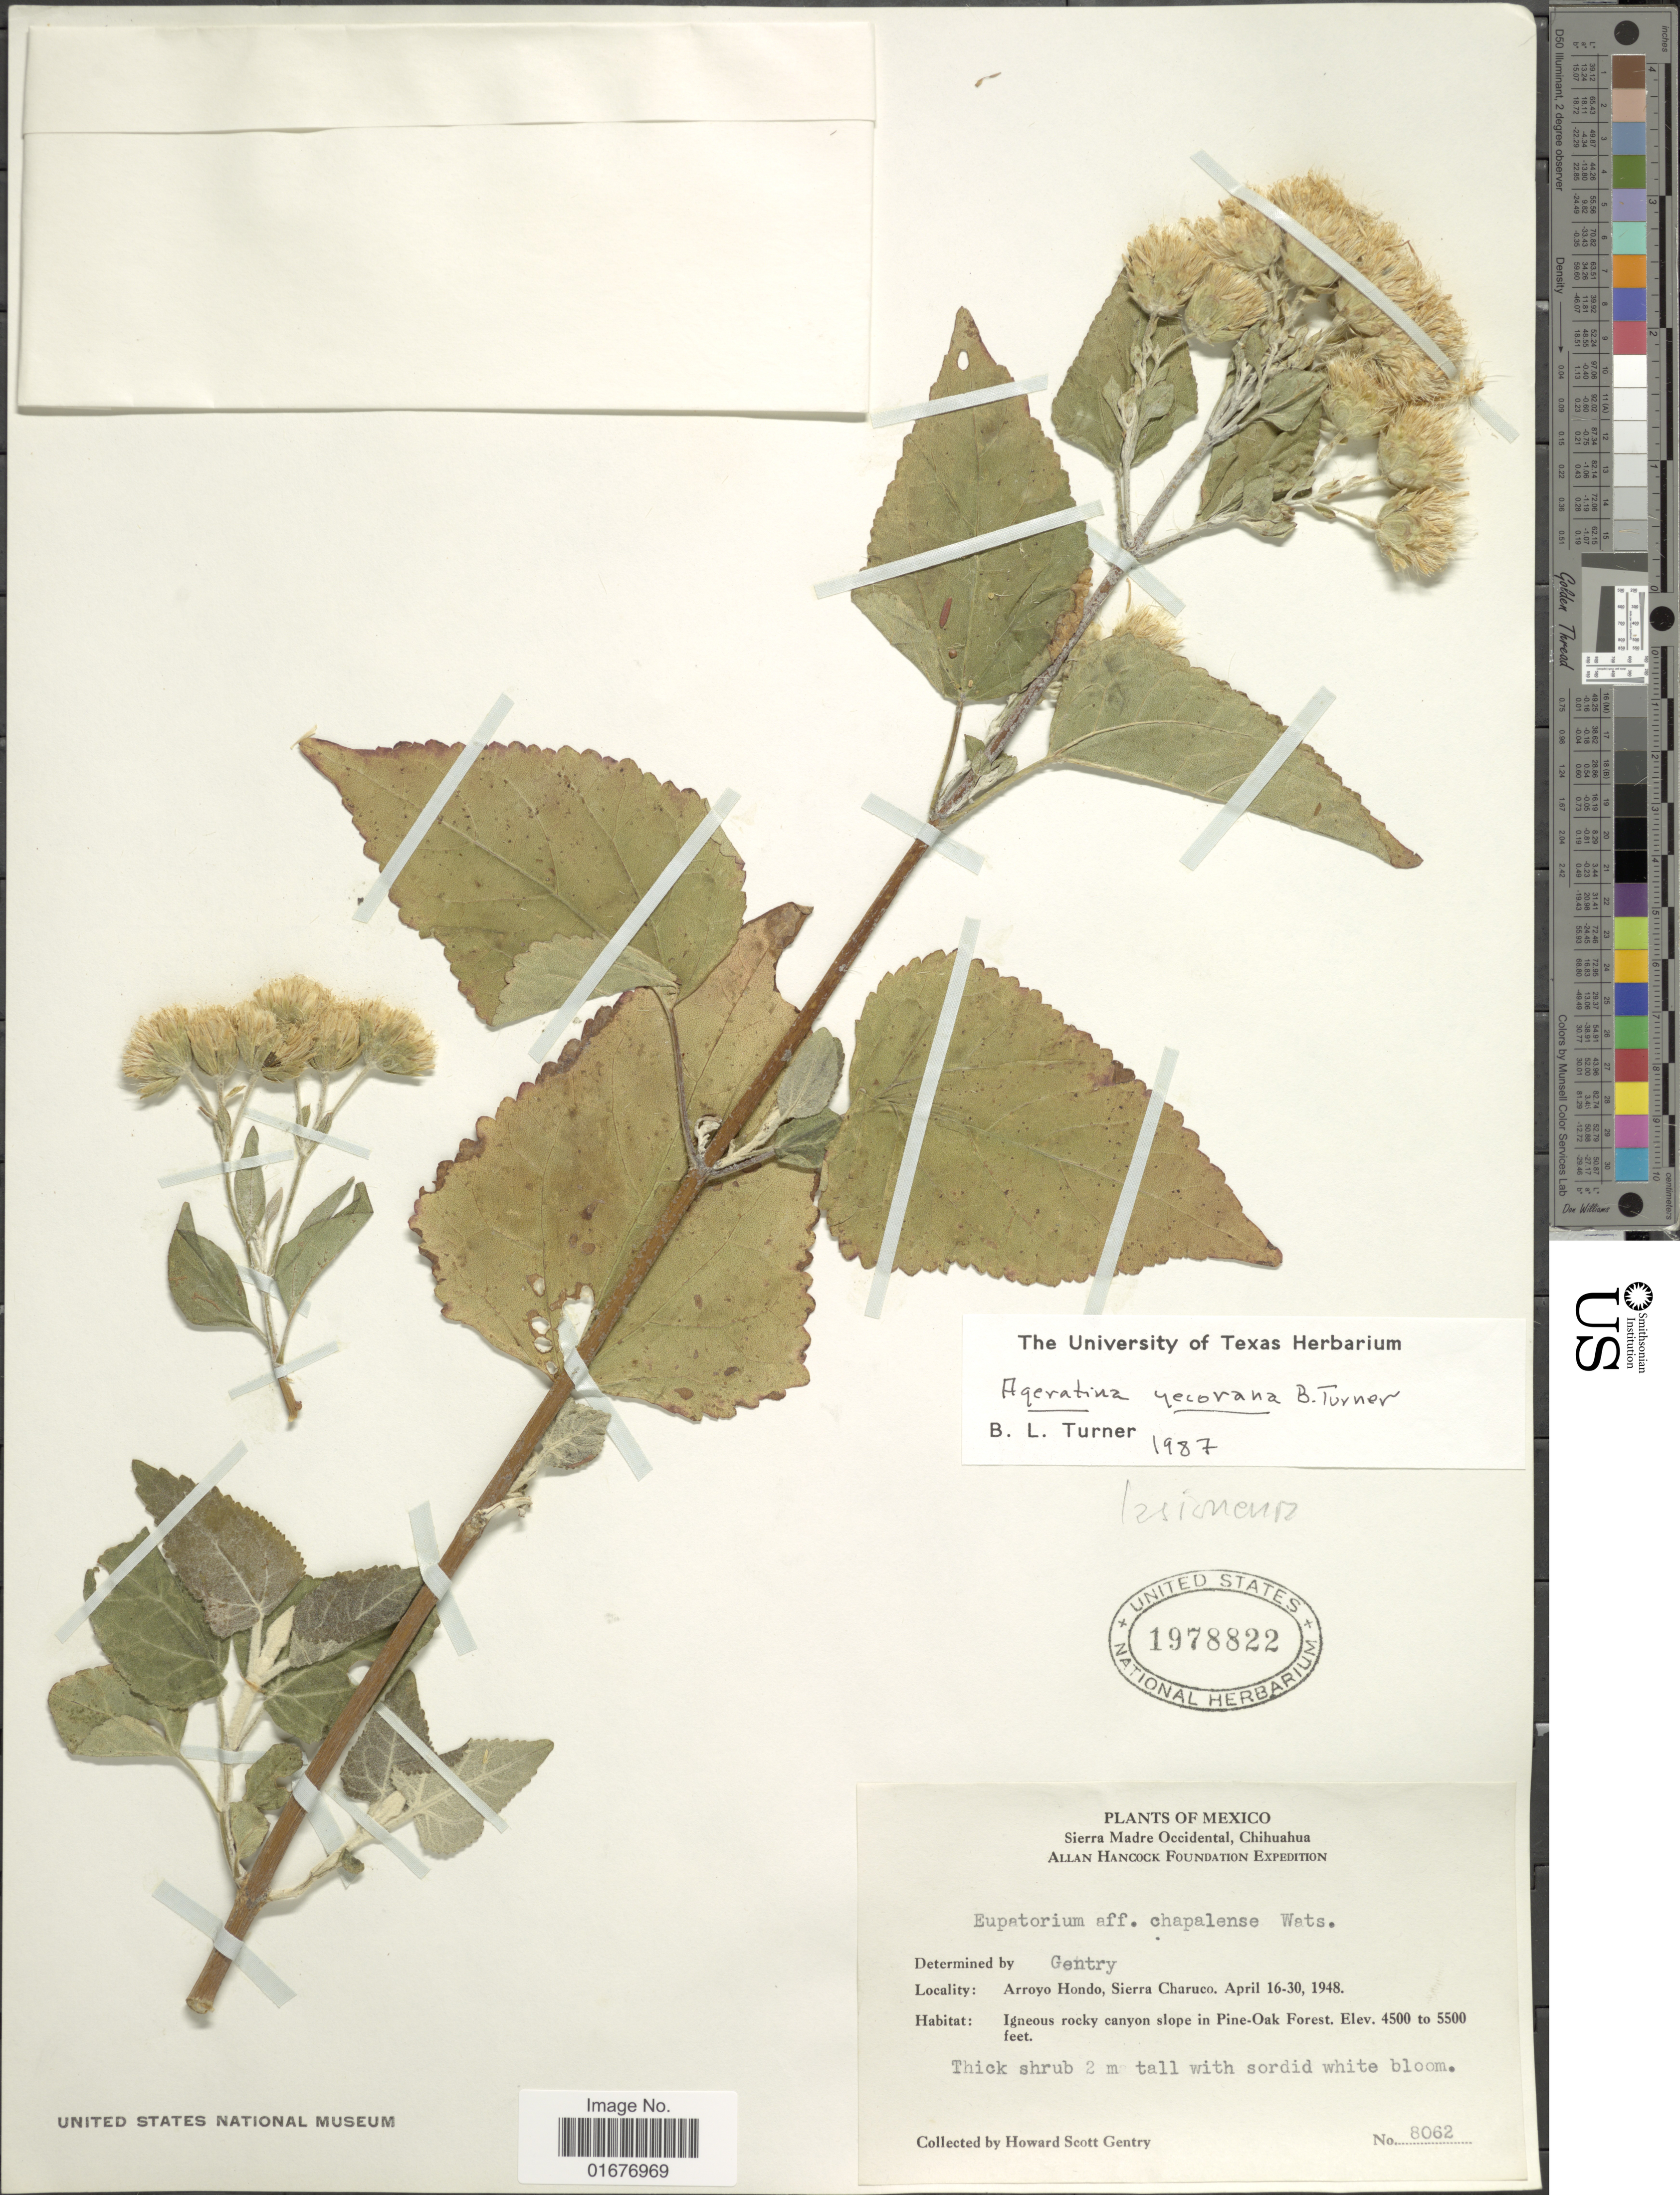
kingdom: Plantae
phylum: Tracheophyta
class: Magnoliopsida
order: Asterales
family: Asteraceae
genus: Ageratina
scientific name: Ageratina yecovana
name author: B.L. Turner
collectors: H. S. Gentry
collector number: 8062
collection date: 1948-04-16/1948-04-30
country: Mexico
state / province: Chihuahua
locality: Sierra Madre Occidental, Arroyo Hondo, Sierra Charuco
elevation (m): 1372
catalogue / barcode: US 1978822